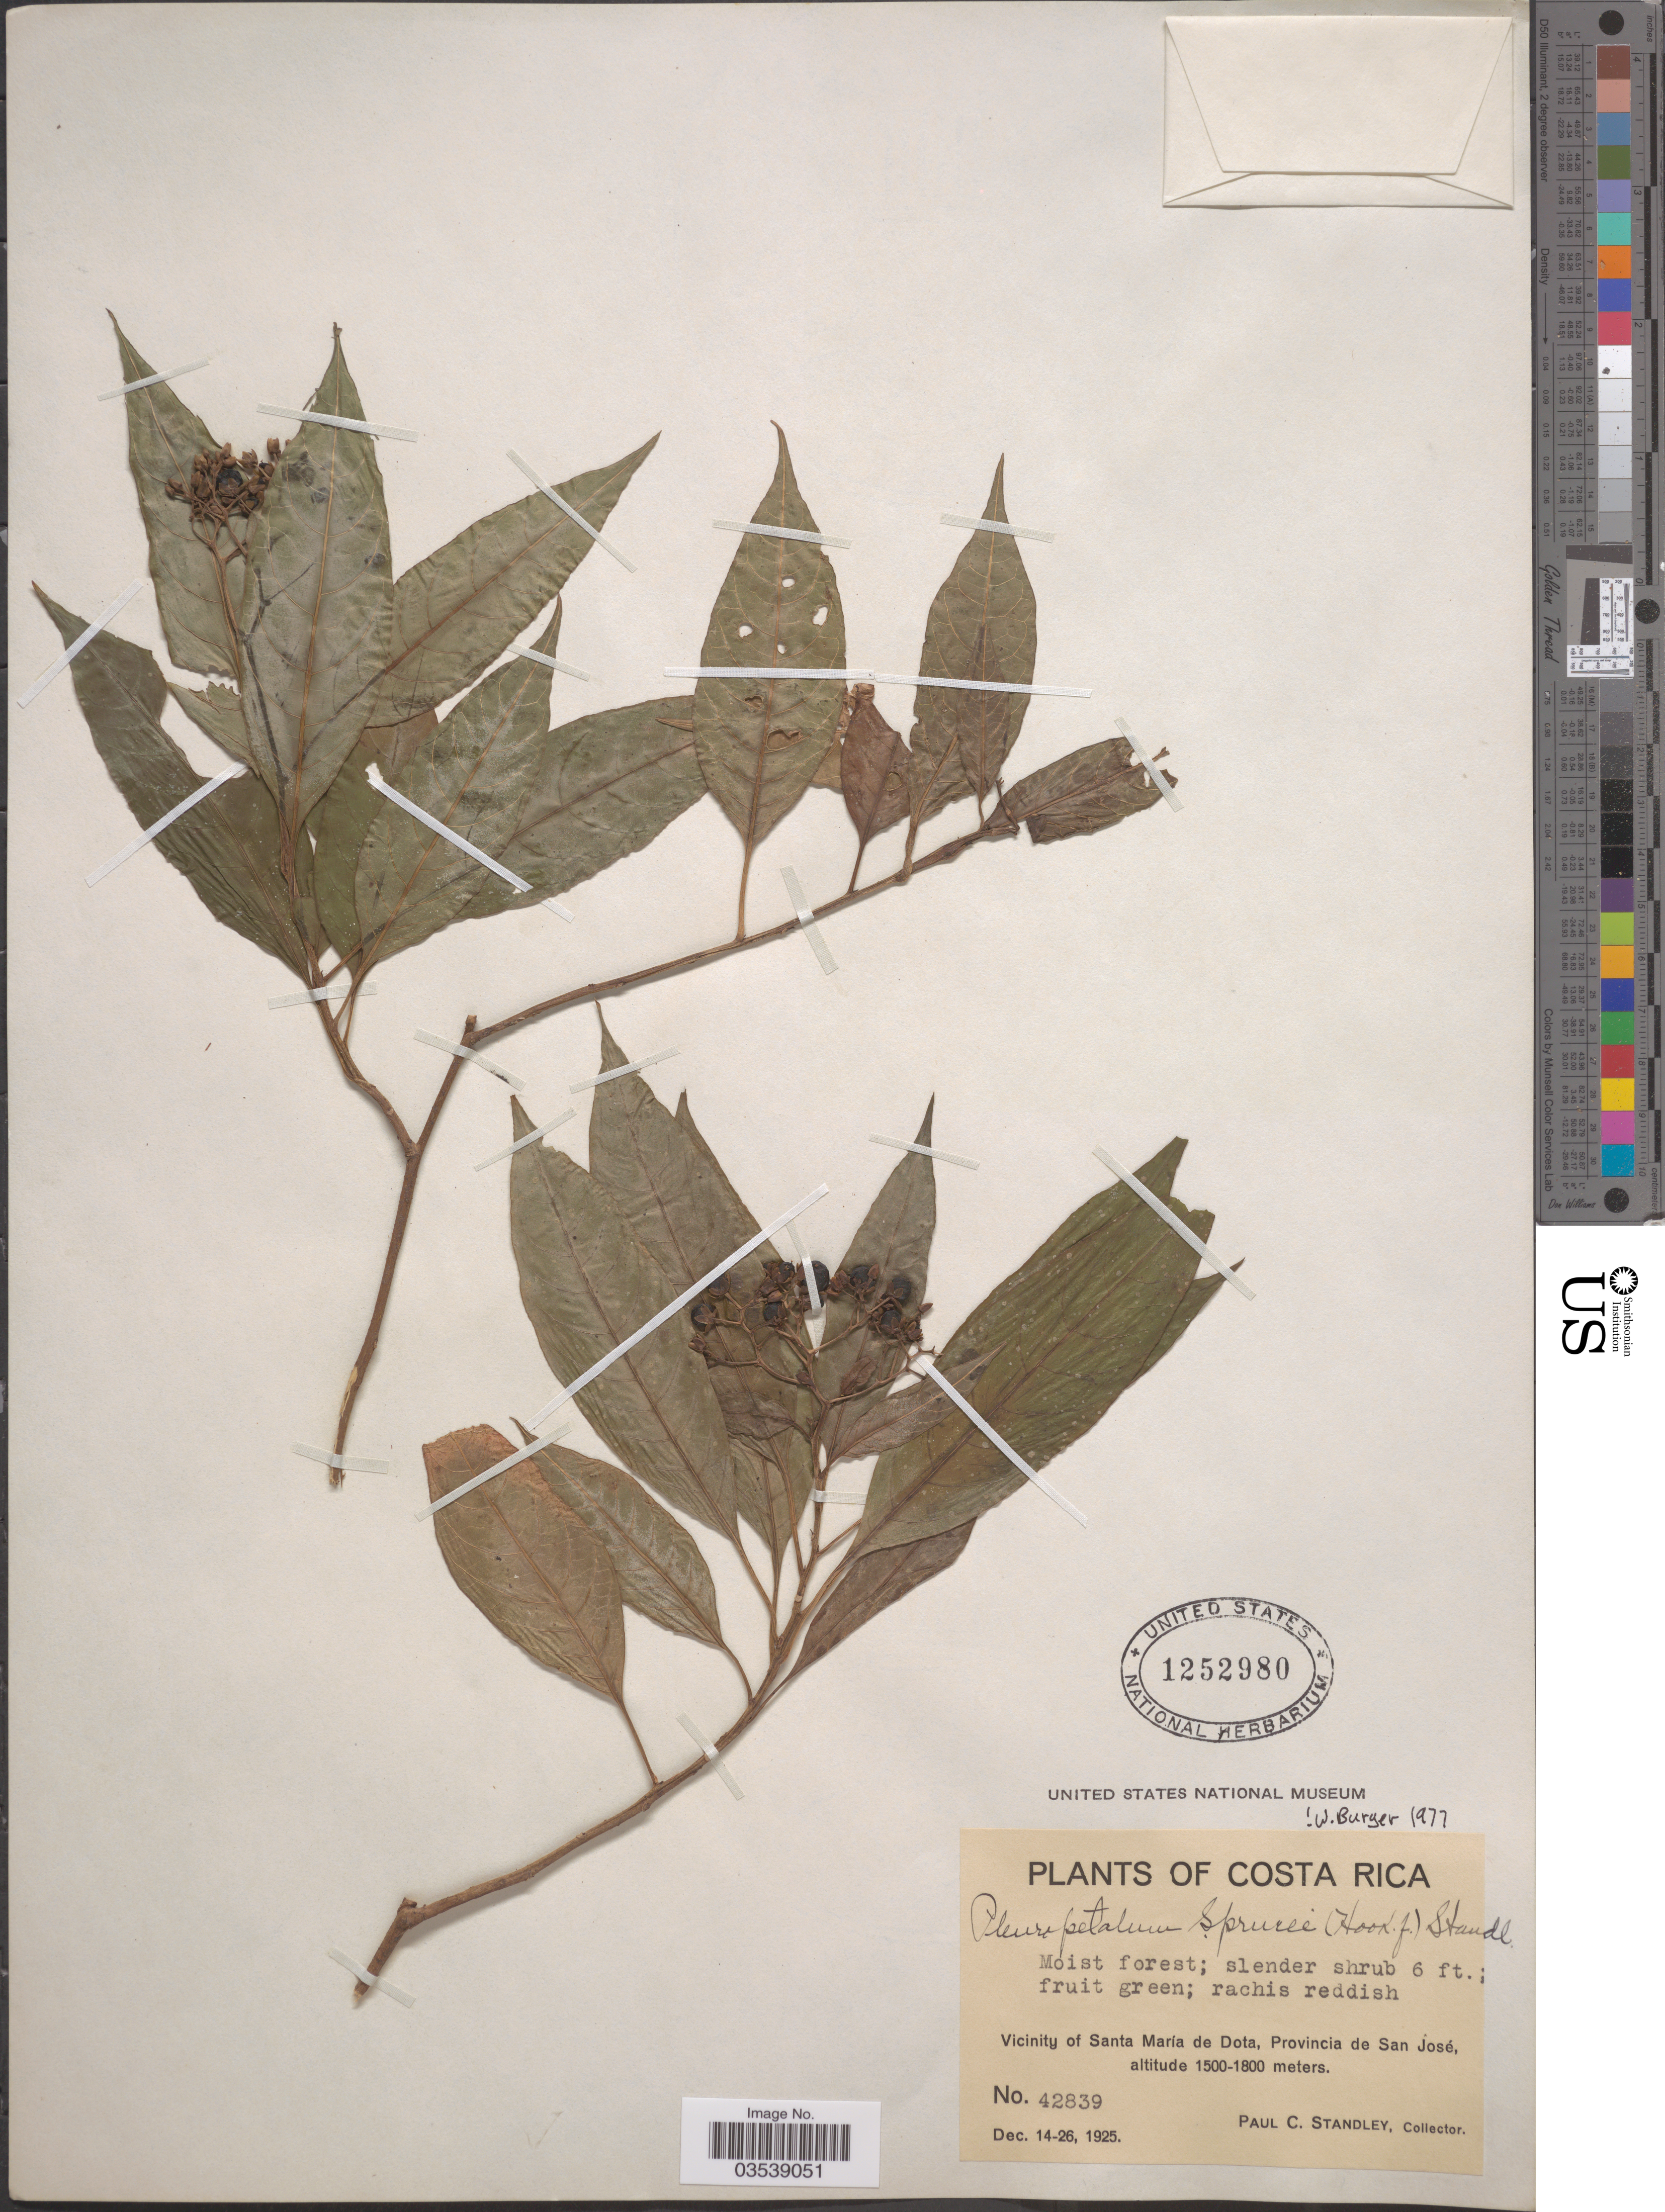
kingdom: Plantae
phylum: Tracheophyta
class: Magnoliopsida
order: Caryophyllales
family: Amaranthaceae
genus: Pleuropetalum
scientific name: Pleuropetalum sprucei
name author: (Hook. f.) Standl.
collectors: P. C. Standley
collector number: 42839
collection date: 1925-12-14/1925-12-26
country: Costa Rica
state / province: San José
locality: Vicinity of Santa María de Dota, Provincia de San José.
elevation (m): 1500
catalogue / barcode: US 1252980